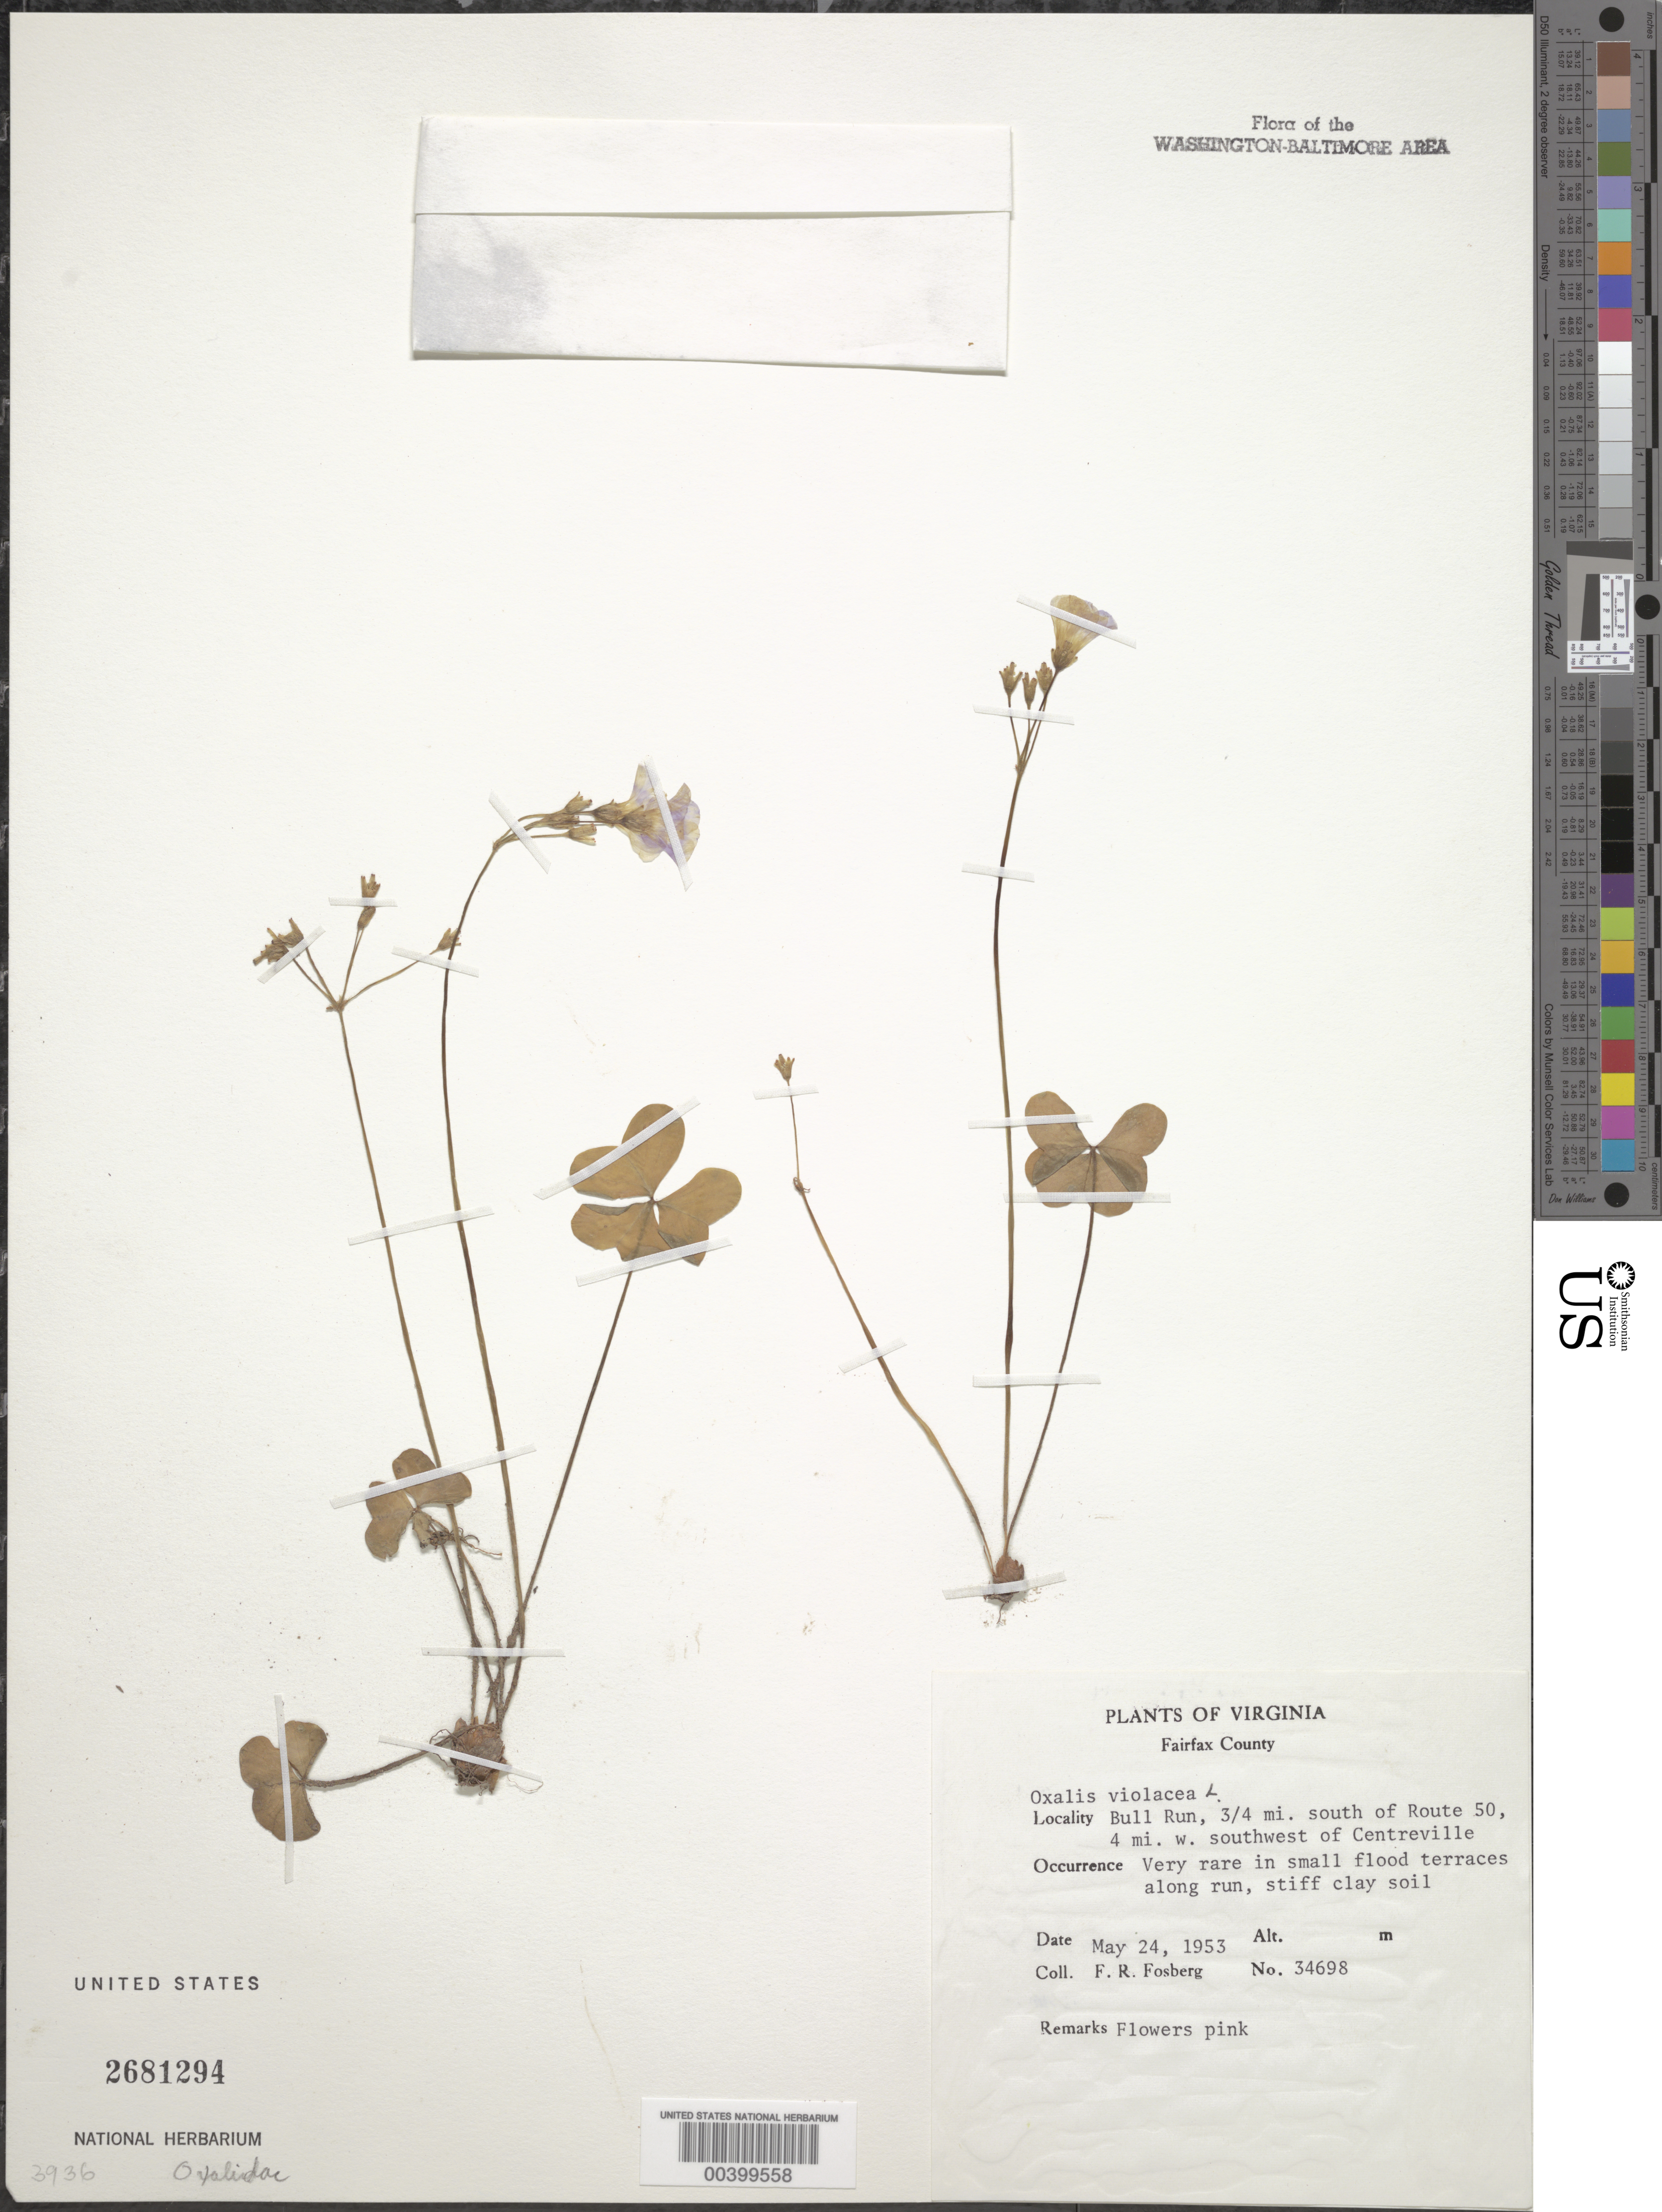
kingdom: Plantae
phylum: Tracheophyta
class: Magnoliopsida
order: Oxalidales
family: Oxalidaceae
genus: Oxalis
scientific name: Oxalis violacea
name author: L.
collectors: F. R. Fosberg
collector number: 34698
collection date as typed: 24 May 1953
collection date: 1953-05-24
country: United States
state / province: Virginia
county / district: Fairfax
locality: Bull Run, south of Route 50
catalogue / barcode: US 2681294